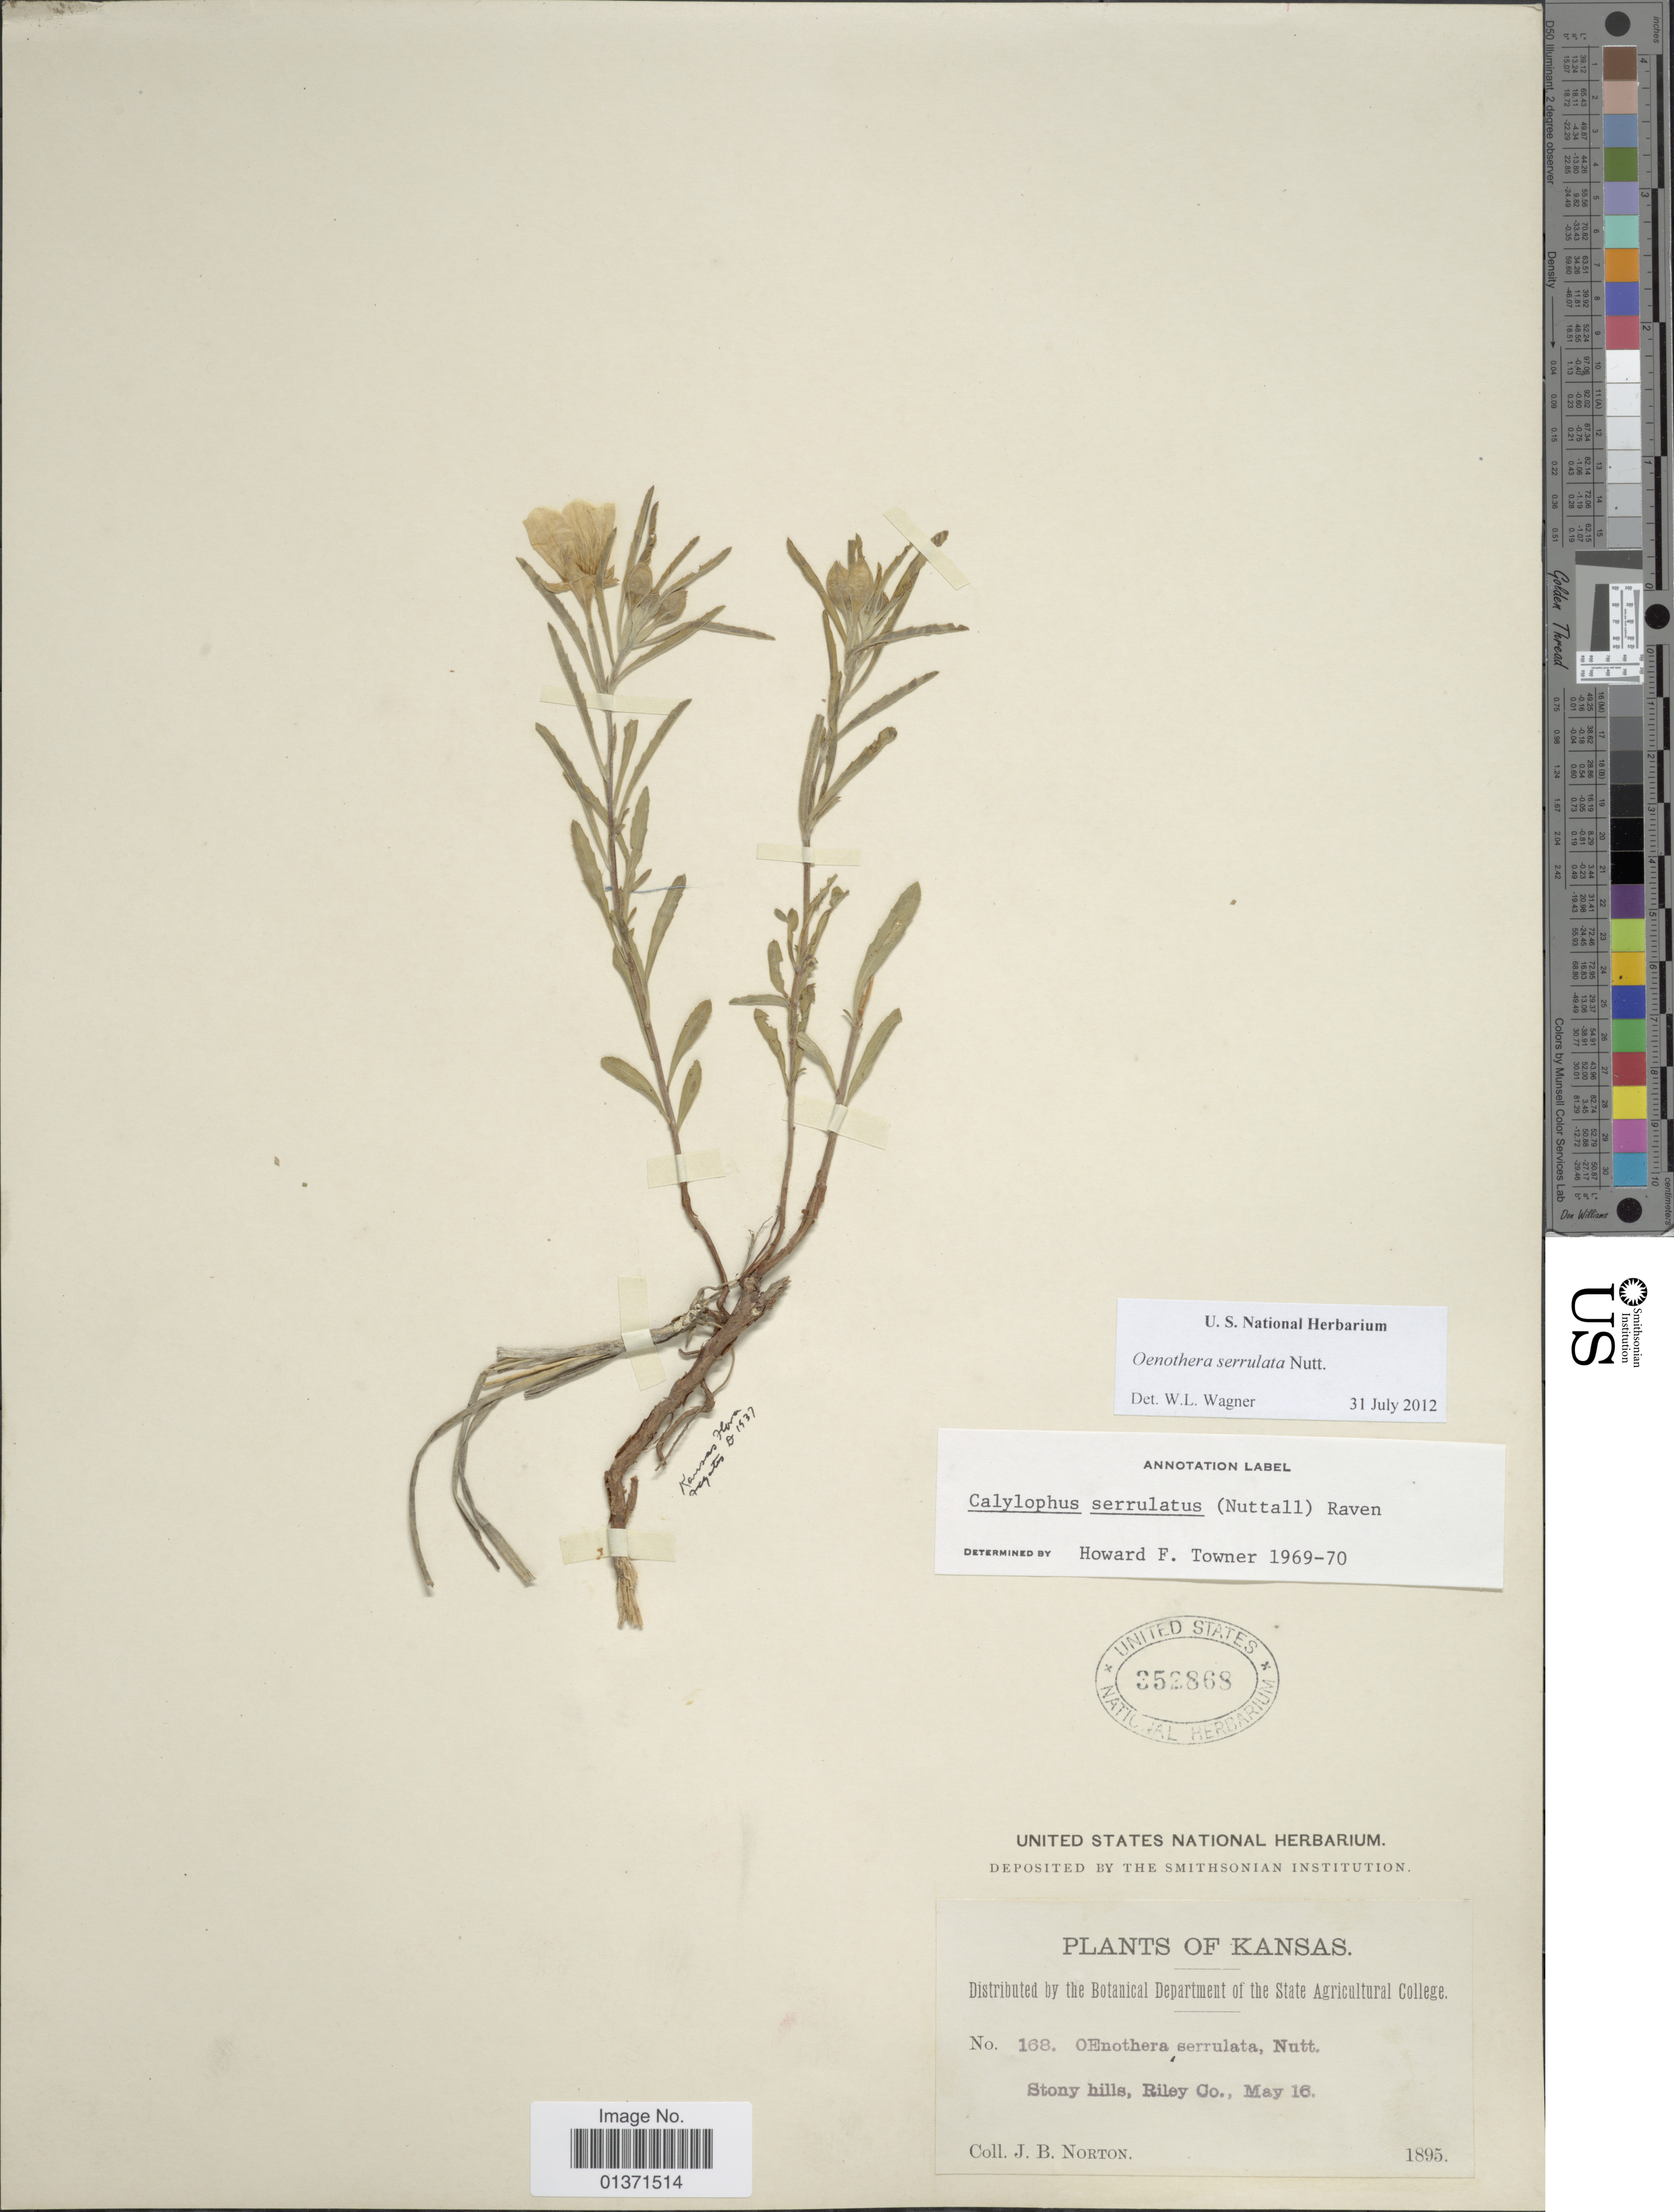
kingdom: Plantae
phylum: Tracheophyta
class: Magnoliopsida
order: Myrtales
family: Onagraceae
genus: Oenothera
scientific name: Oenothera serrulata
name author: Nutt.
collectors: J. B. Norton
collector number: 168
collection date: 1895-05-16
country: United States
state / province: Kansas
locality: Stony hills, Riley Co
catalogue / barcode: US 352868